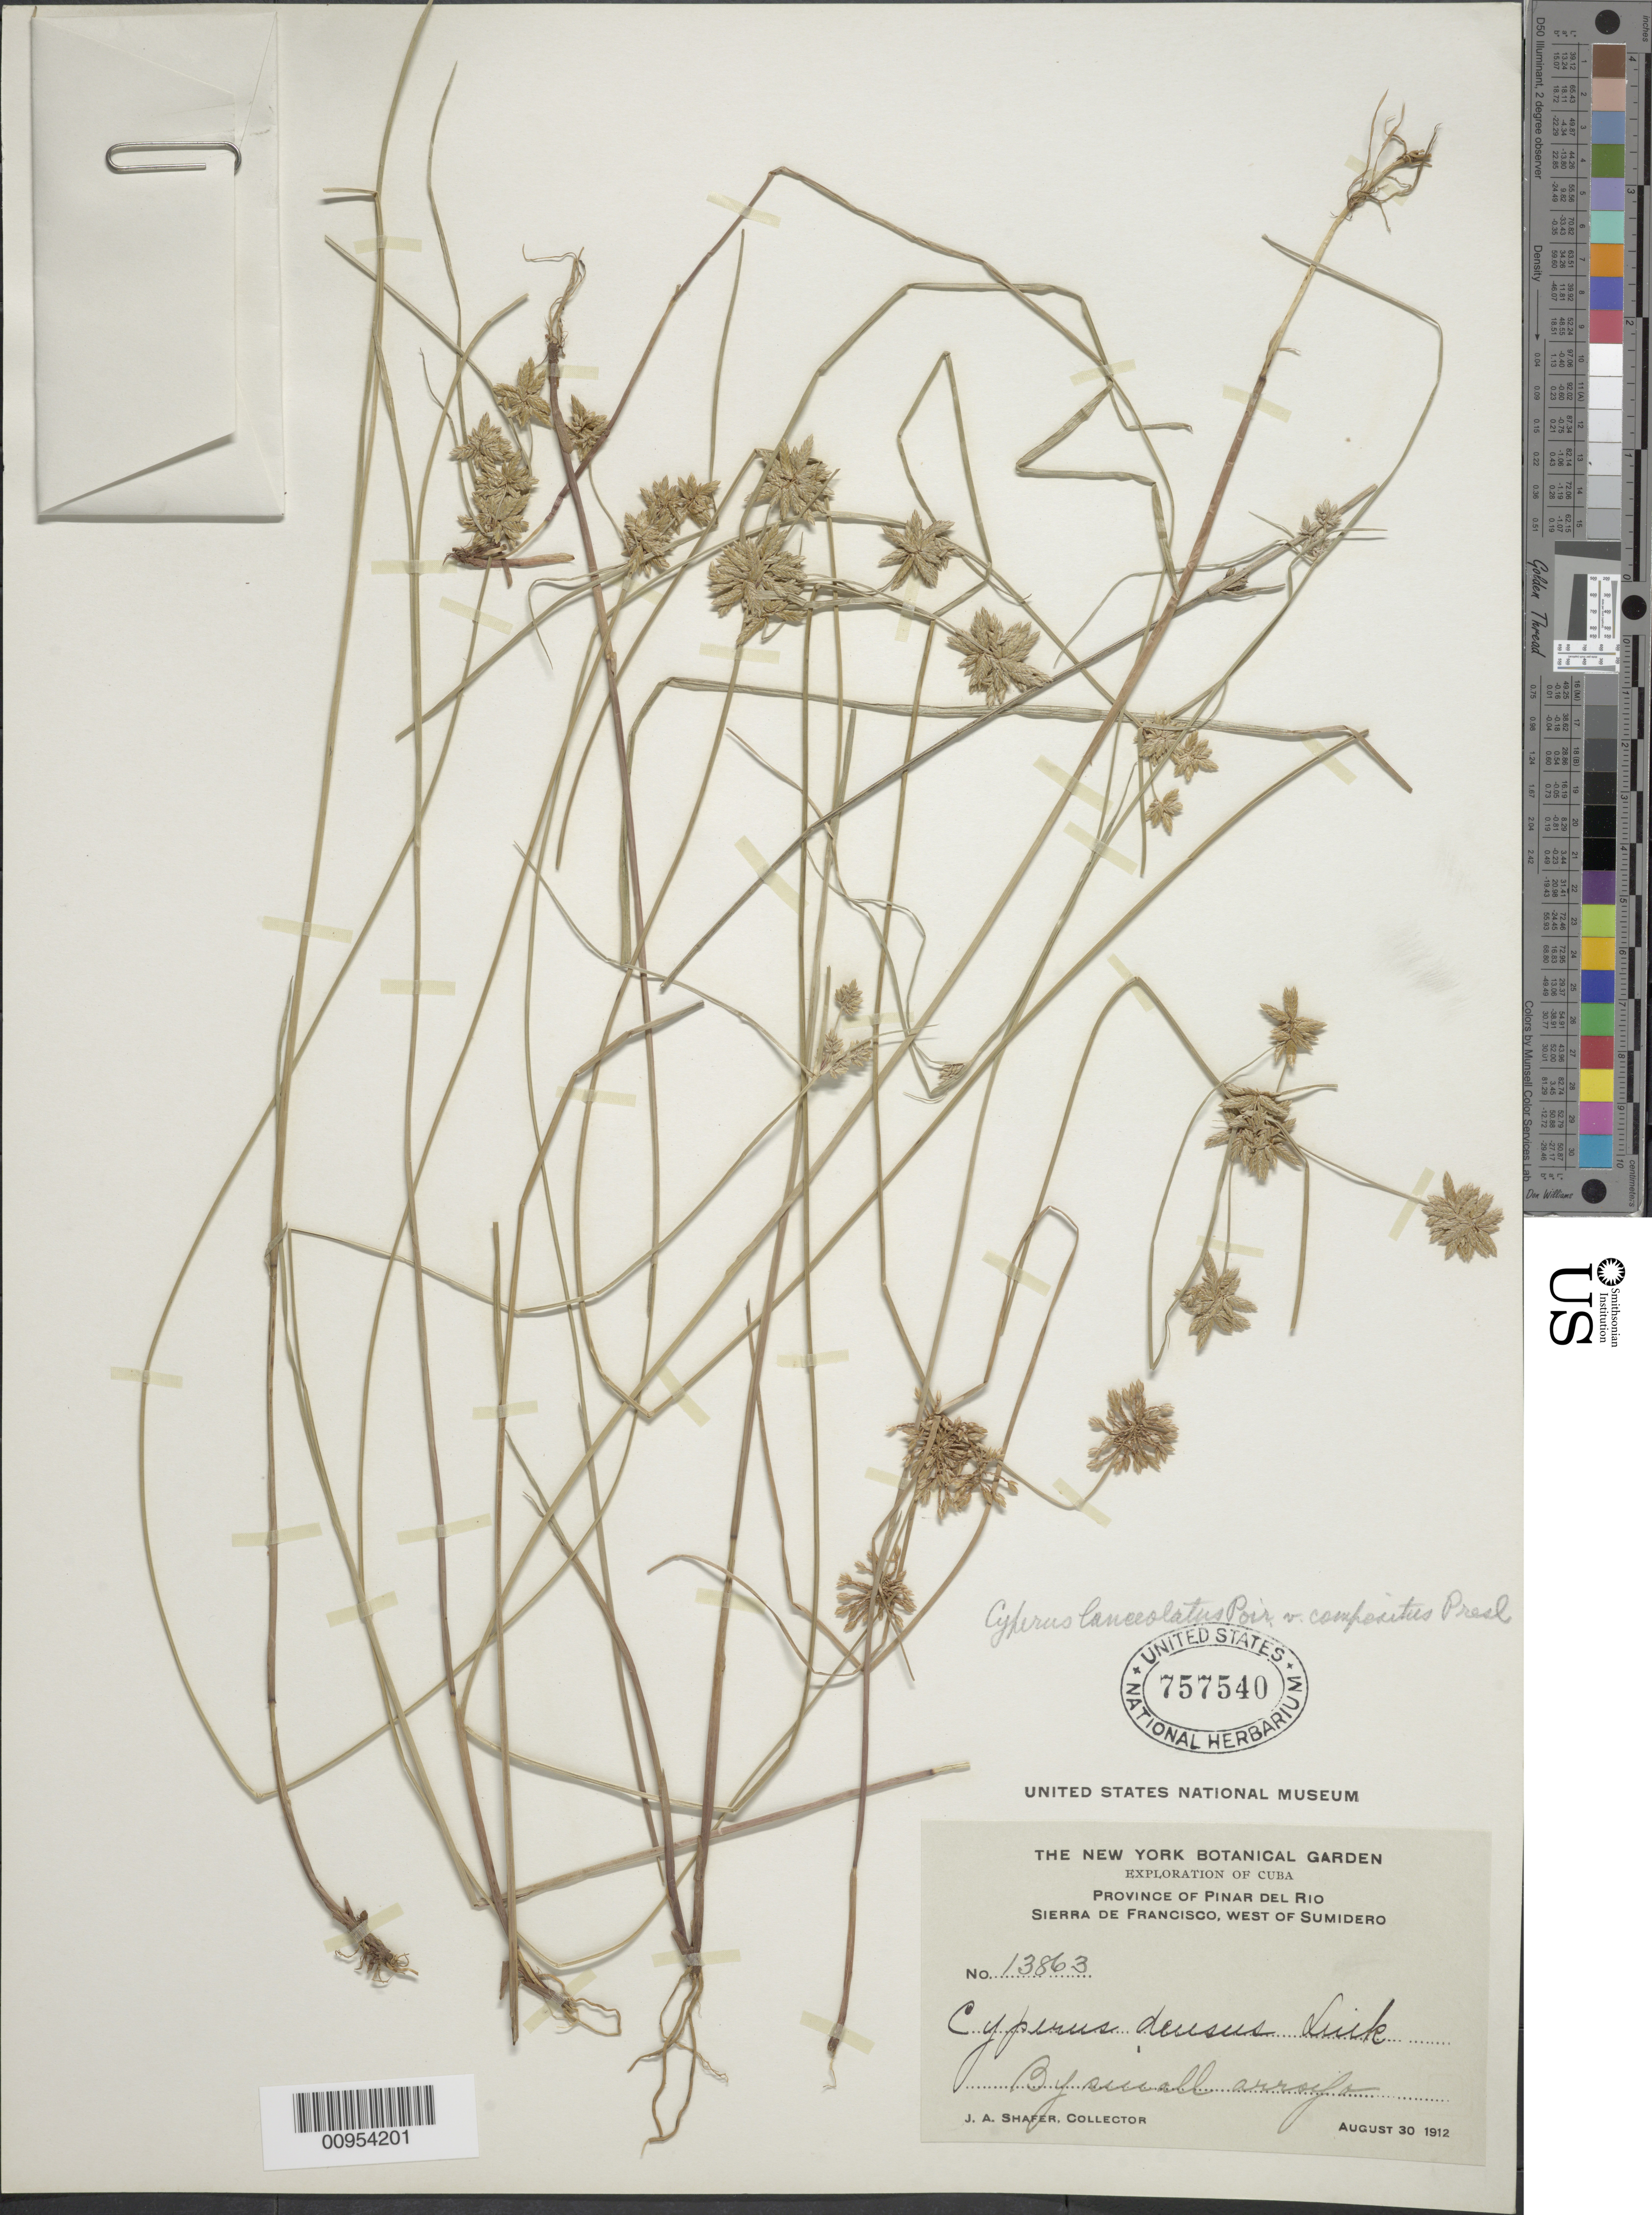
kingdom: Plantae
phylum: Tracheophyta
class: Liliopsida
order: Poales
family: Cyperaceae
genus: Cyperus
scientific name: Cyperus lanceolatus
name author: Poir.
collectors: J. A. Shafer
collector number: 13863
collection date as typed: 30 Aug 1912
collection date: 1912-08-30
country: Cuba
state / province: Pinar del Rio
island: Cuba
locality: Sierra de Francisco, W of Sumidero, by small arroyo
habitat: By small arroyo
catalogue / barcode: US 757540